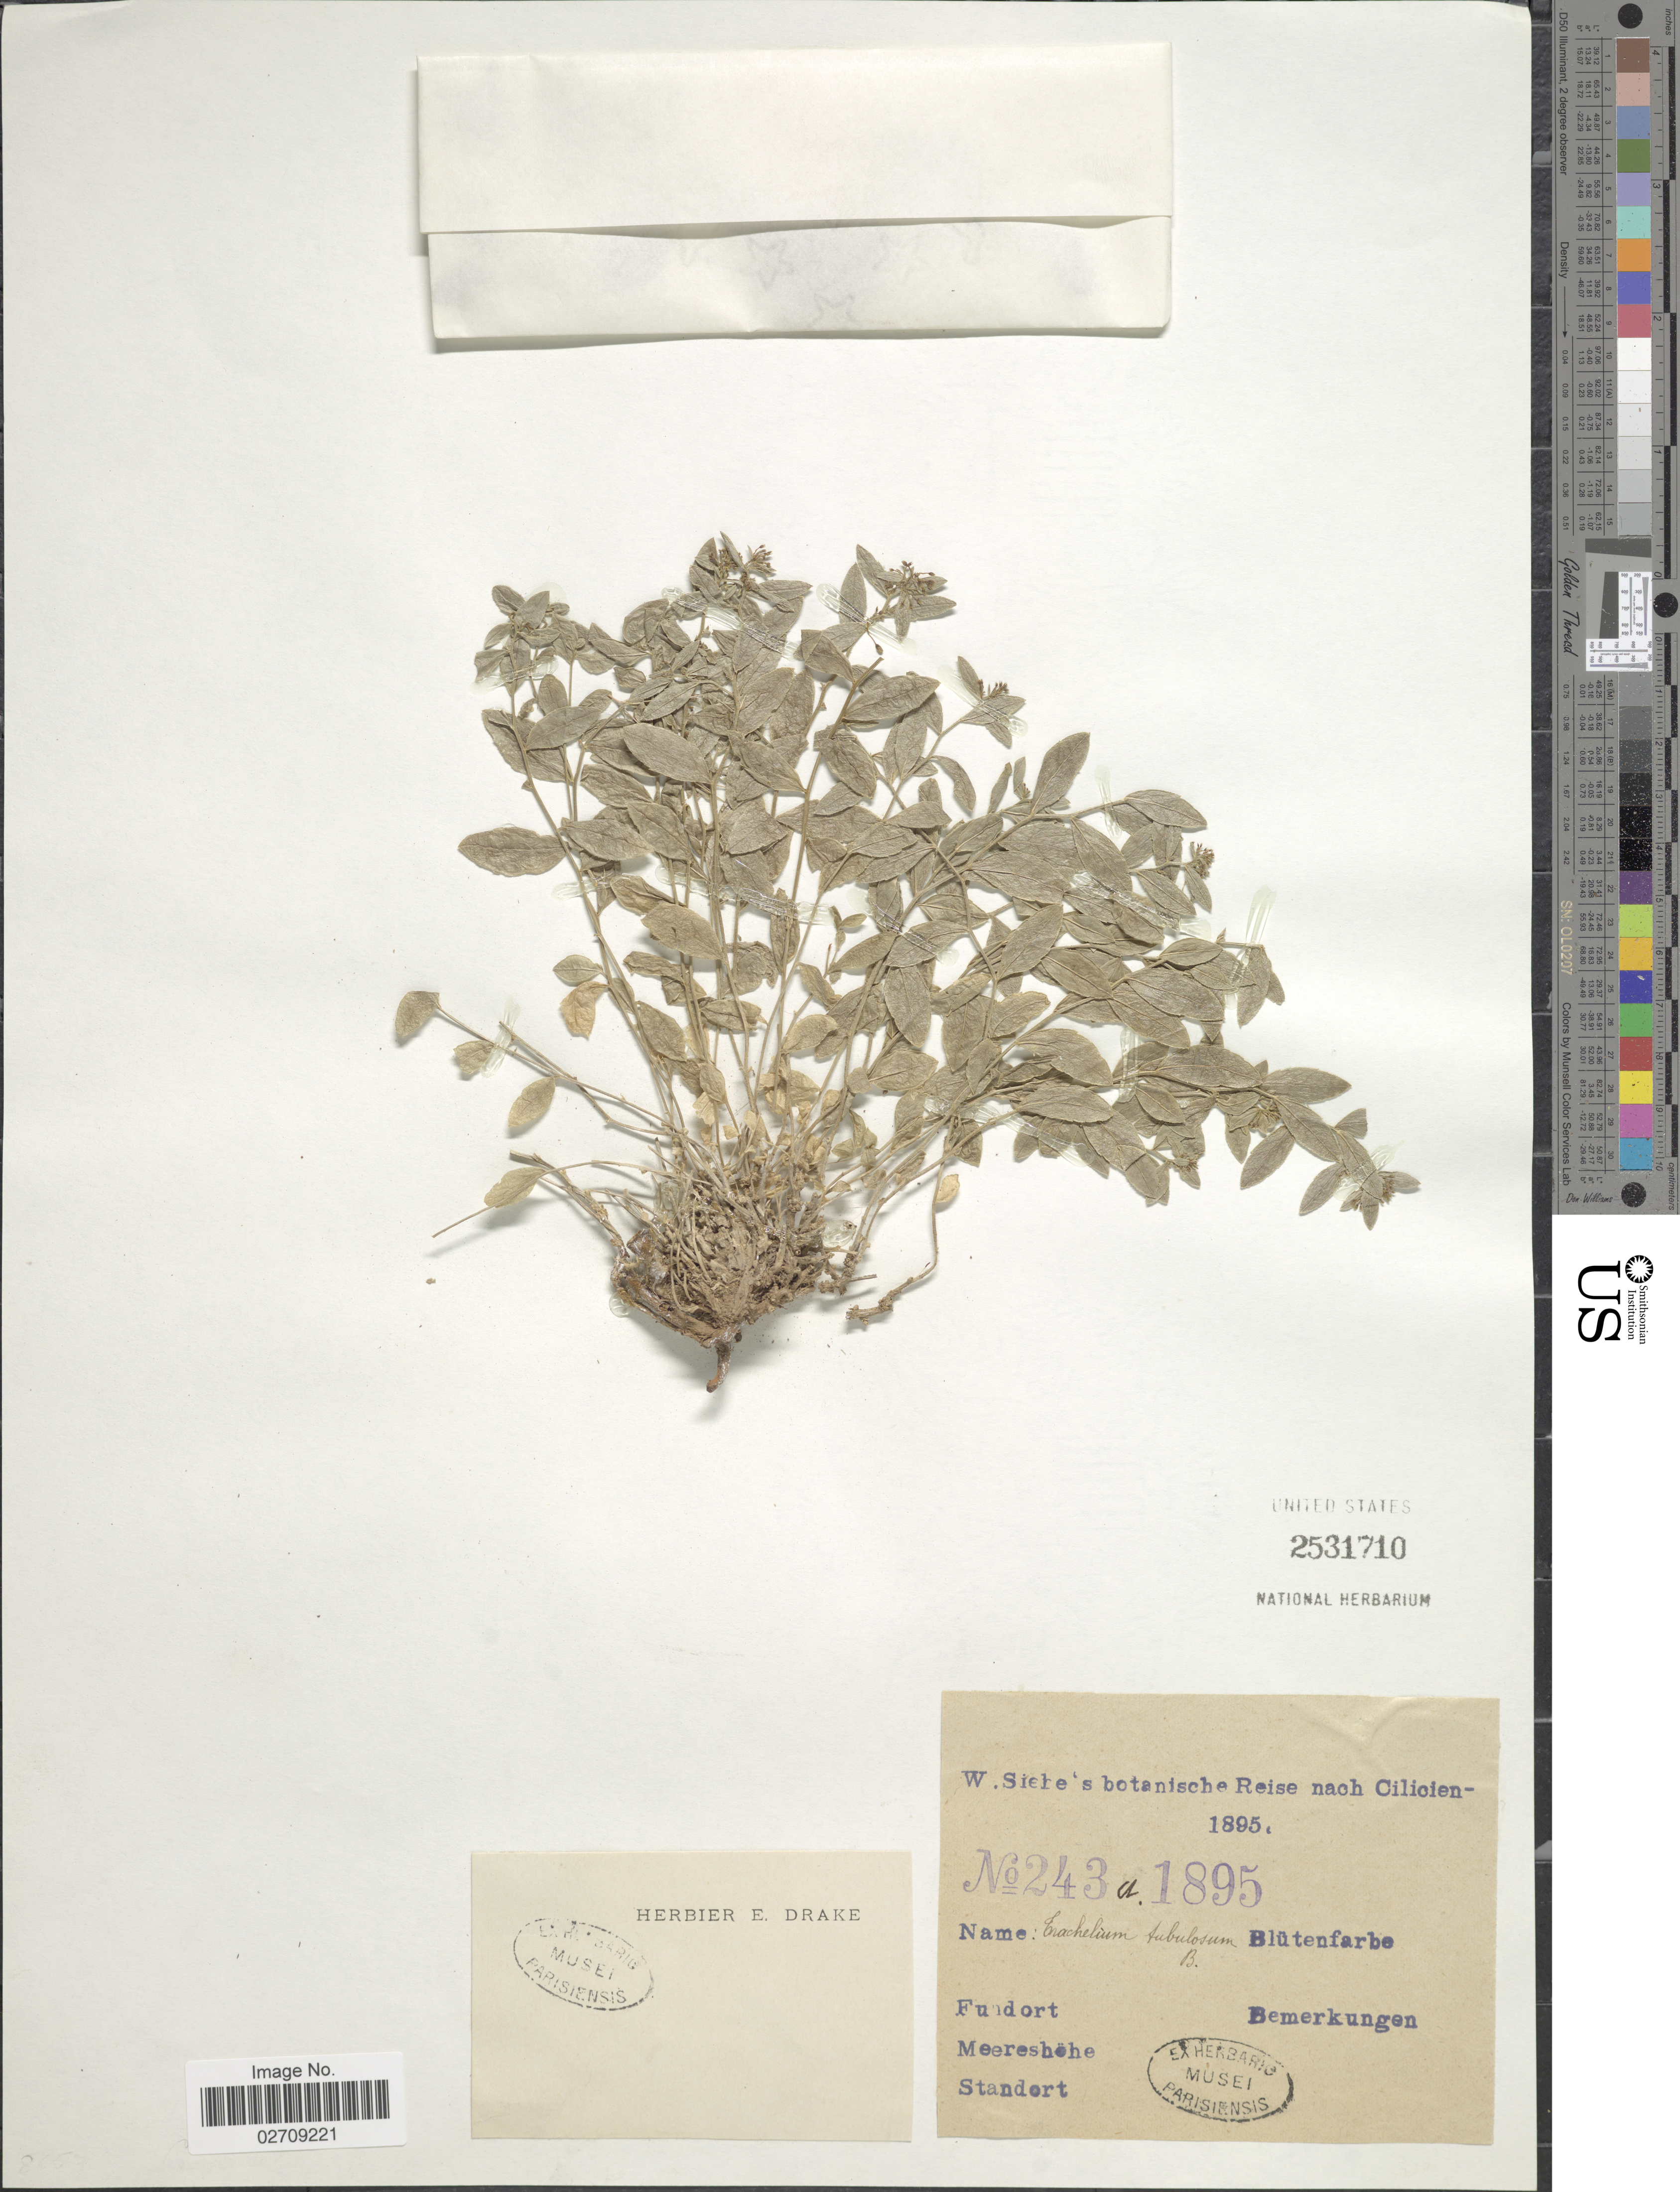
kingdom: Plantae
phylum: Tracheophyta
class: Magnoliopsida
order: Asterales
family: Campanulaceae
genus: Trachelium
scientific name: Trachelium tubulosum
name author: Boiss.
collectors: W. Siebe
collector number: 243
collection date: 1895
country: Turkey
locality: Cilicien [Cilicia]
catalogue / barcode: US 2531710